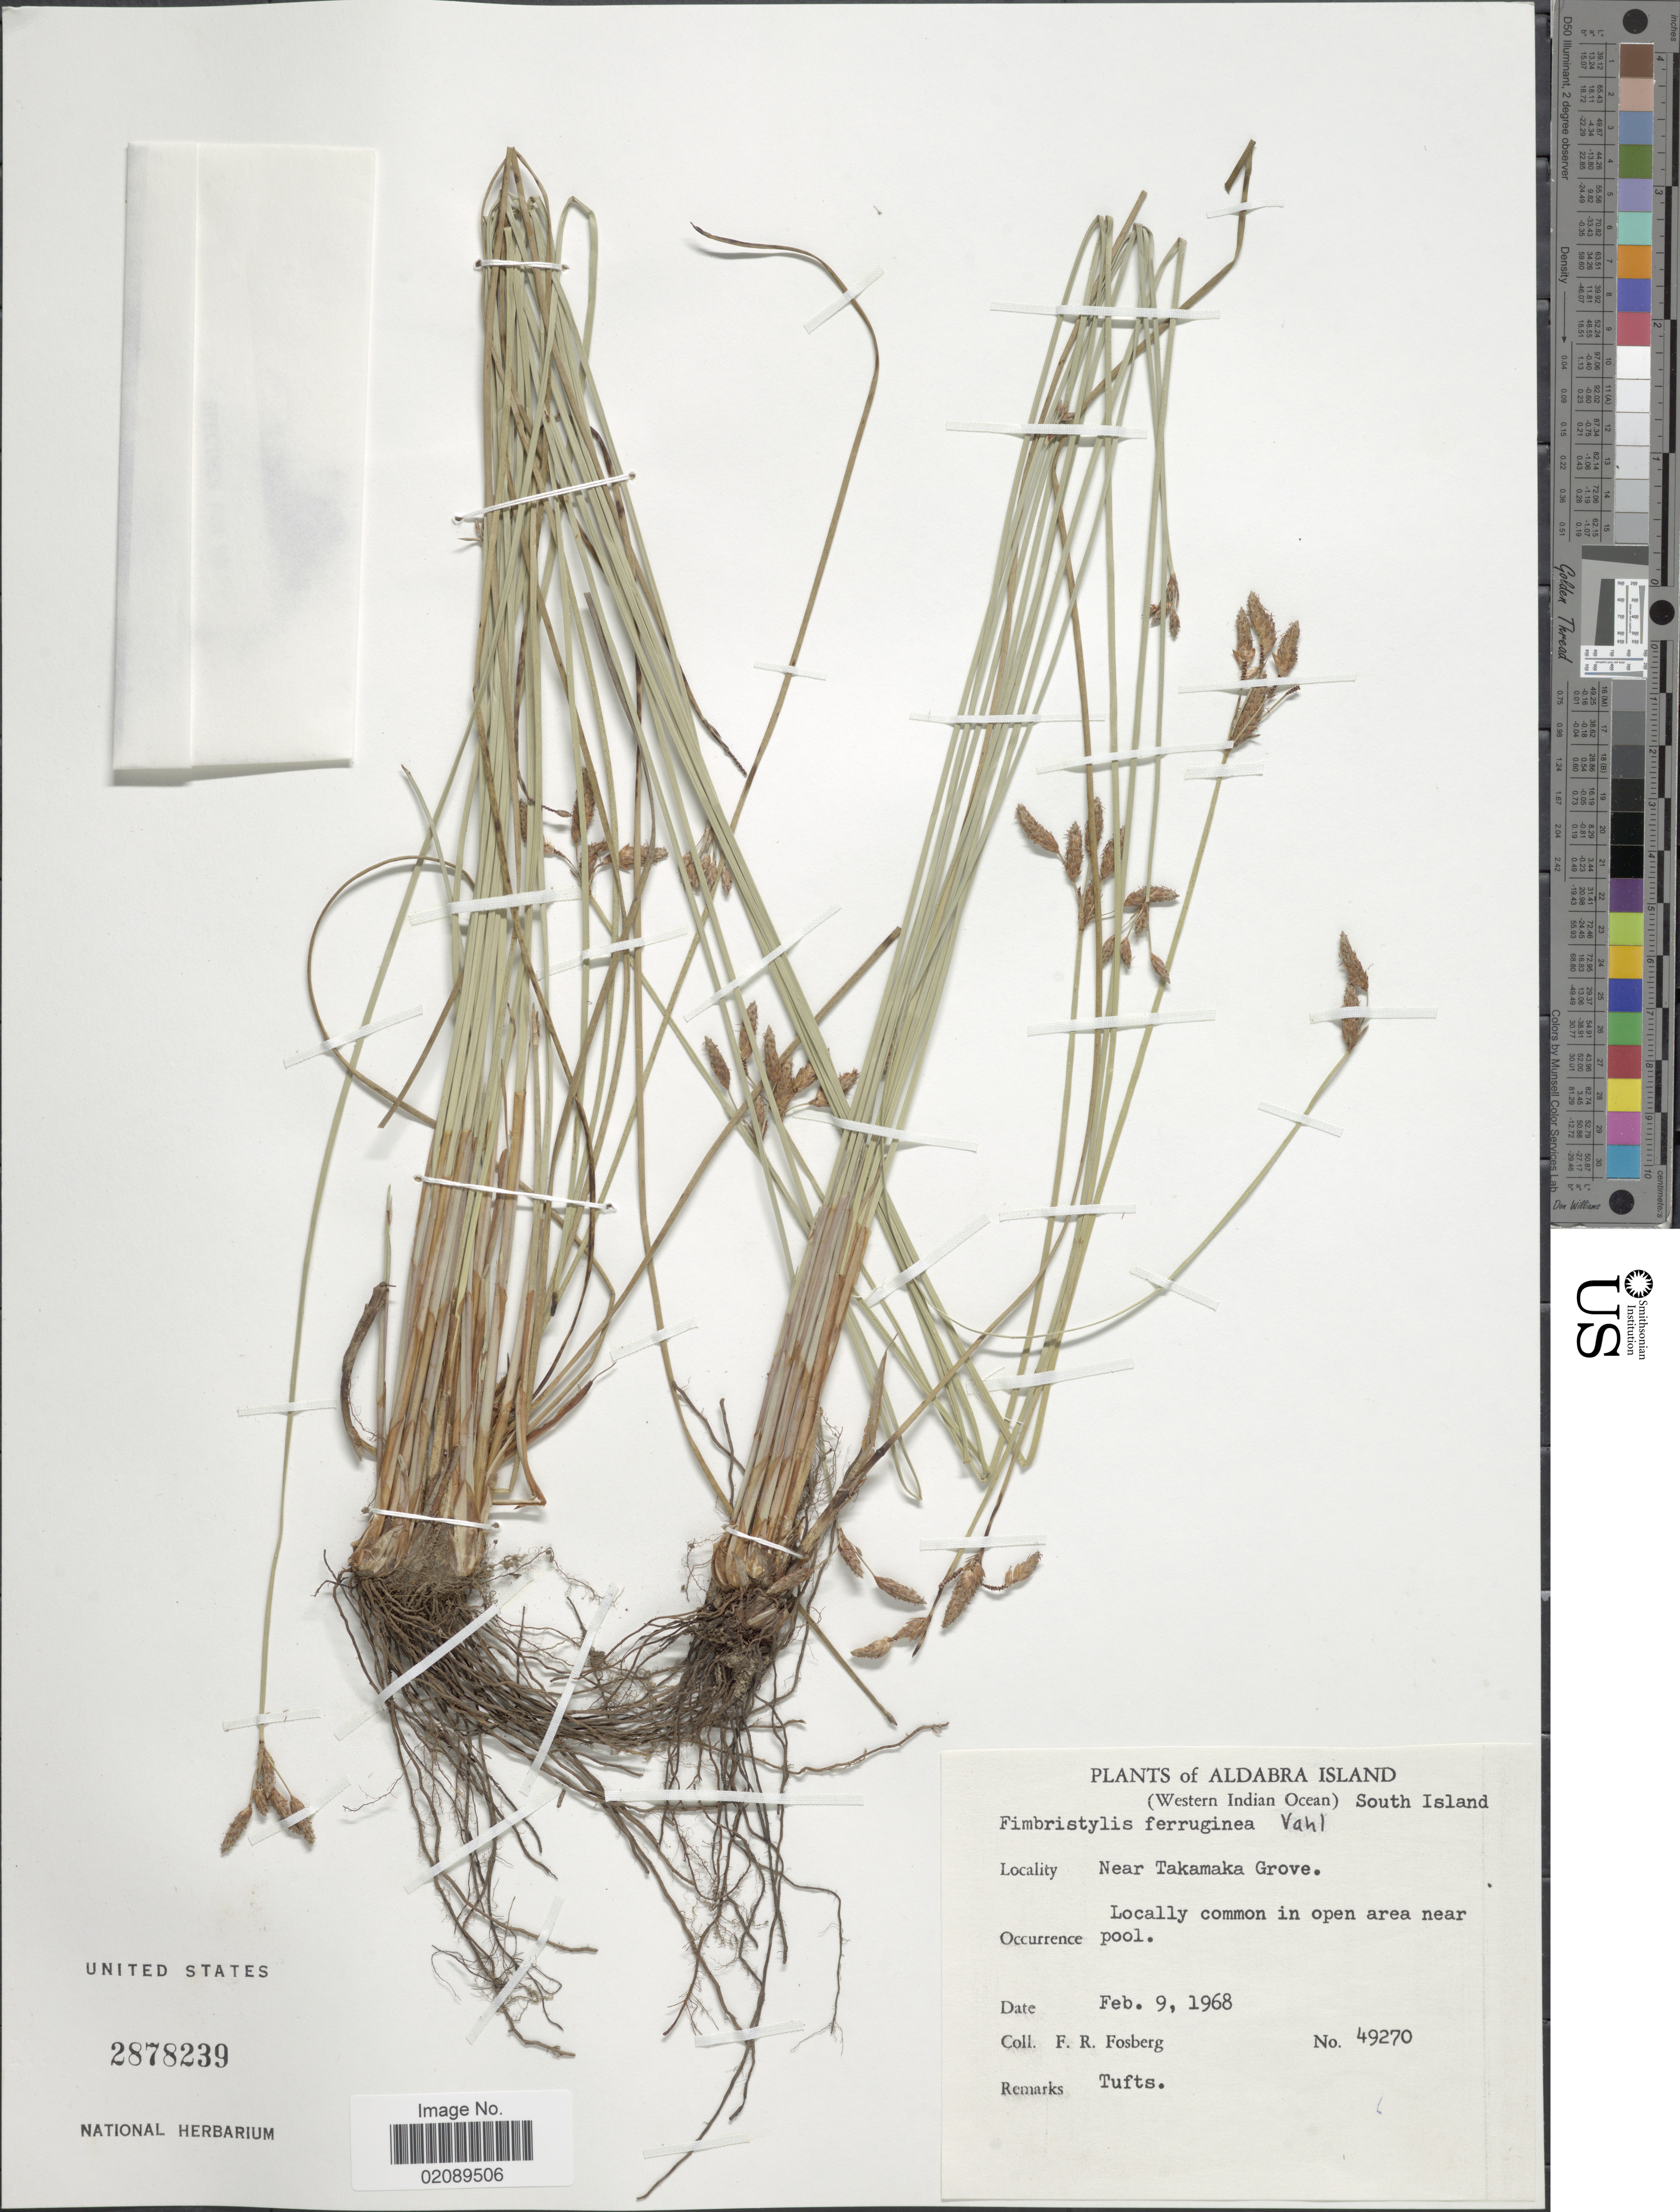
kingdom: Plantae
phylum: Tracheophyta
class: Liliopsida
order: Poales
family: Cyperaceae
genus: Fimbristylis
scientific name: Fimbristylis ferruginea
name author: (L.) Vahl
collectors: F. R. Fosberg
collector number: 49270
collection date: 1968-02-09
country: Seychelles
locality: Aldabra Island (Western Indian Ocean), South Island, near Takamaka Grove, in open area near pool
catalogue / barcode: US 2878239